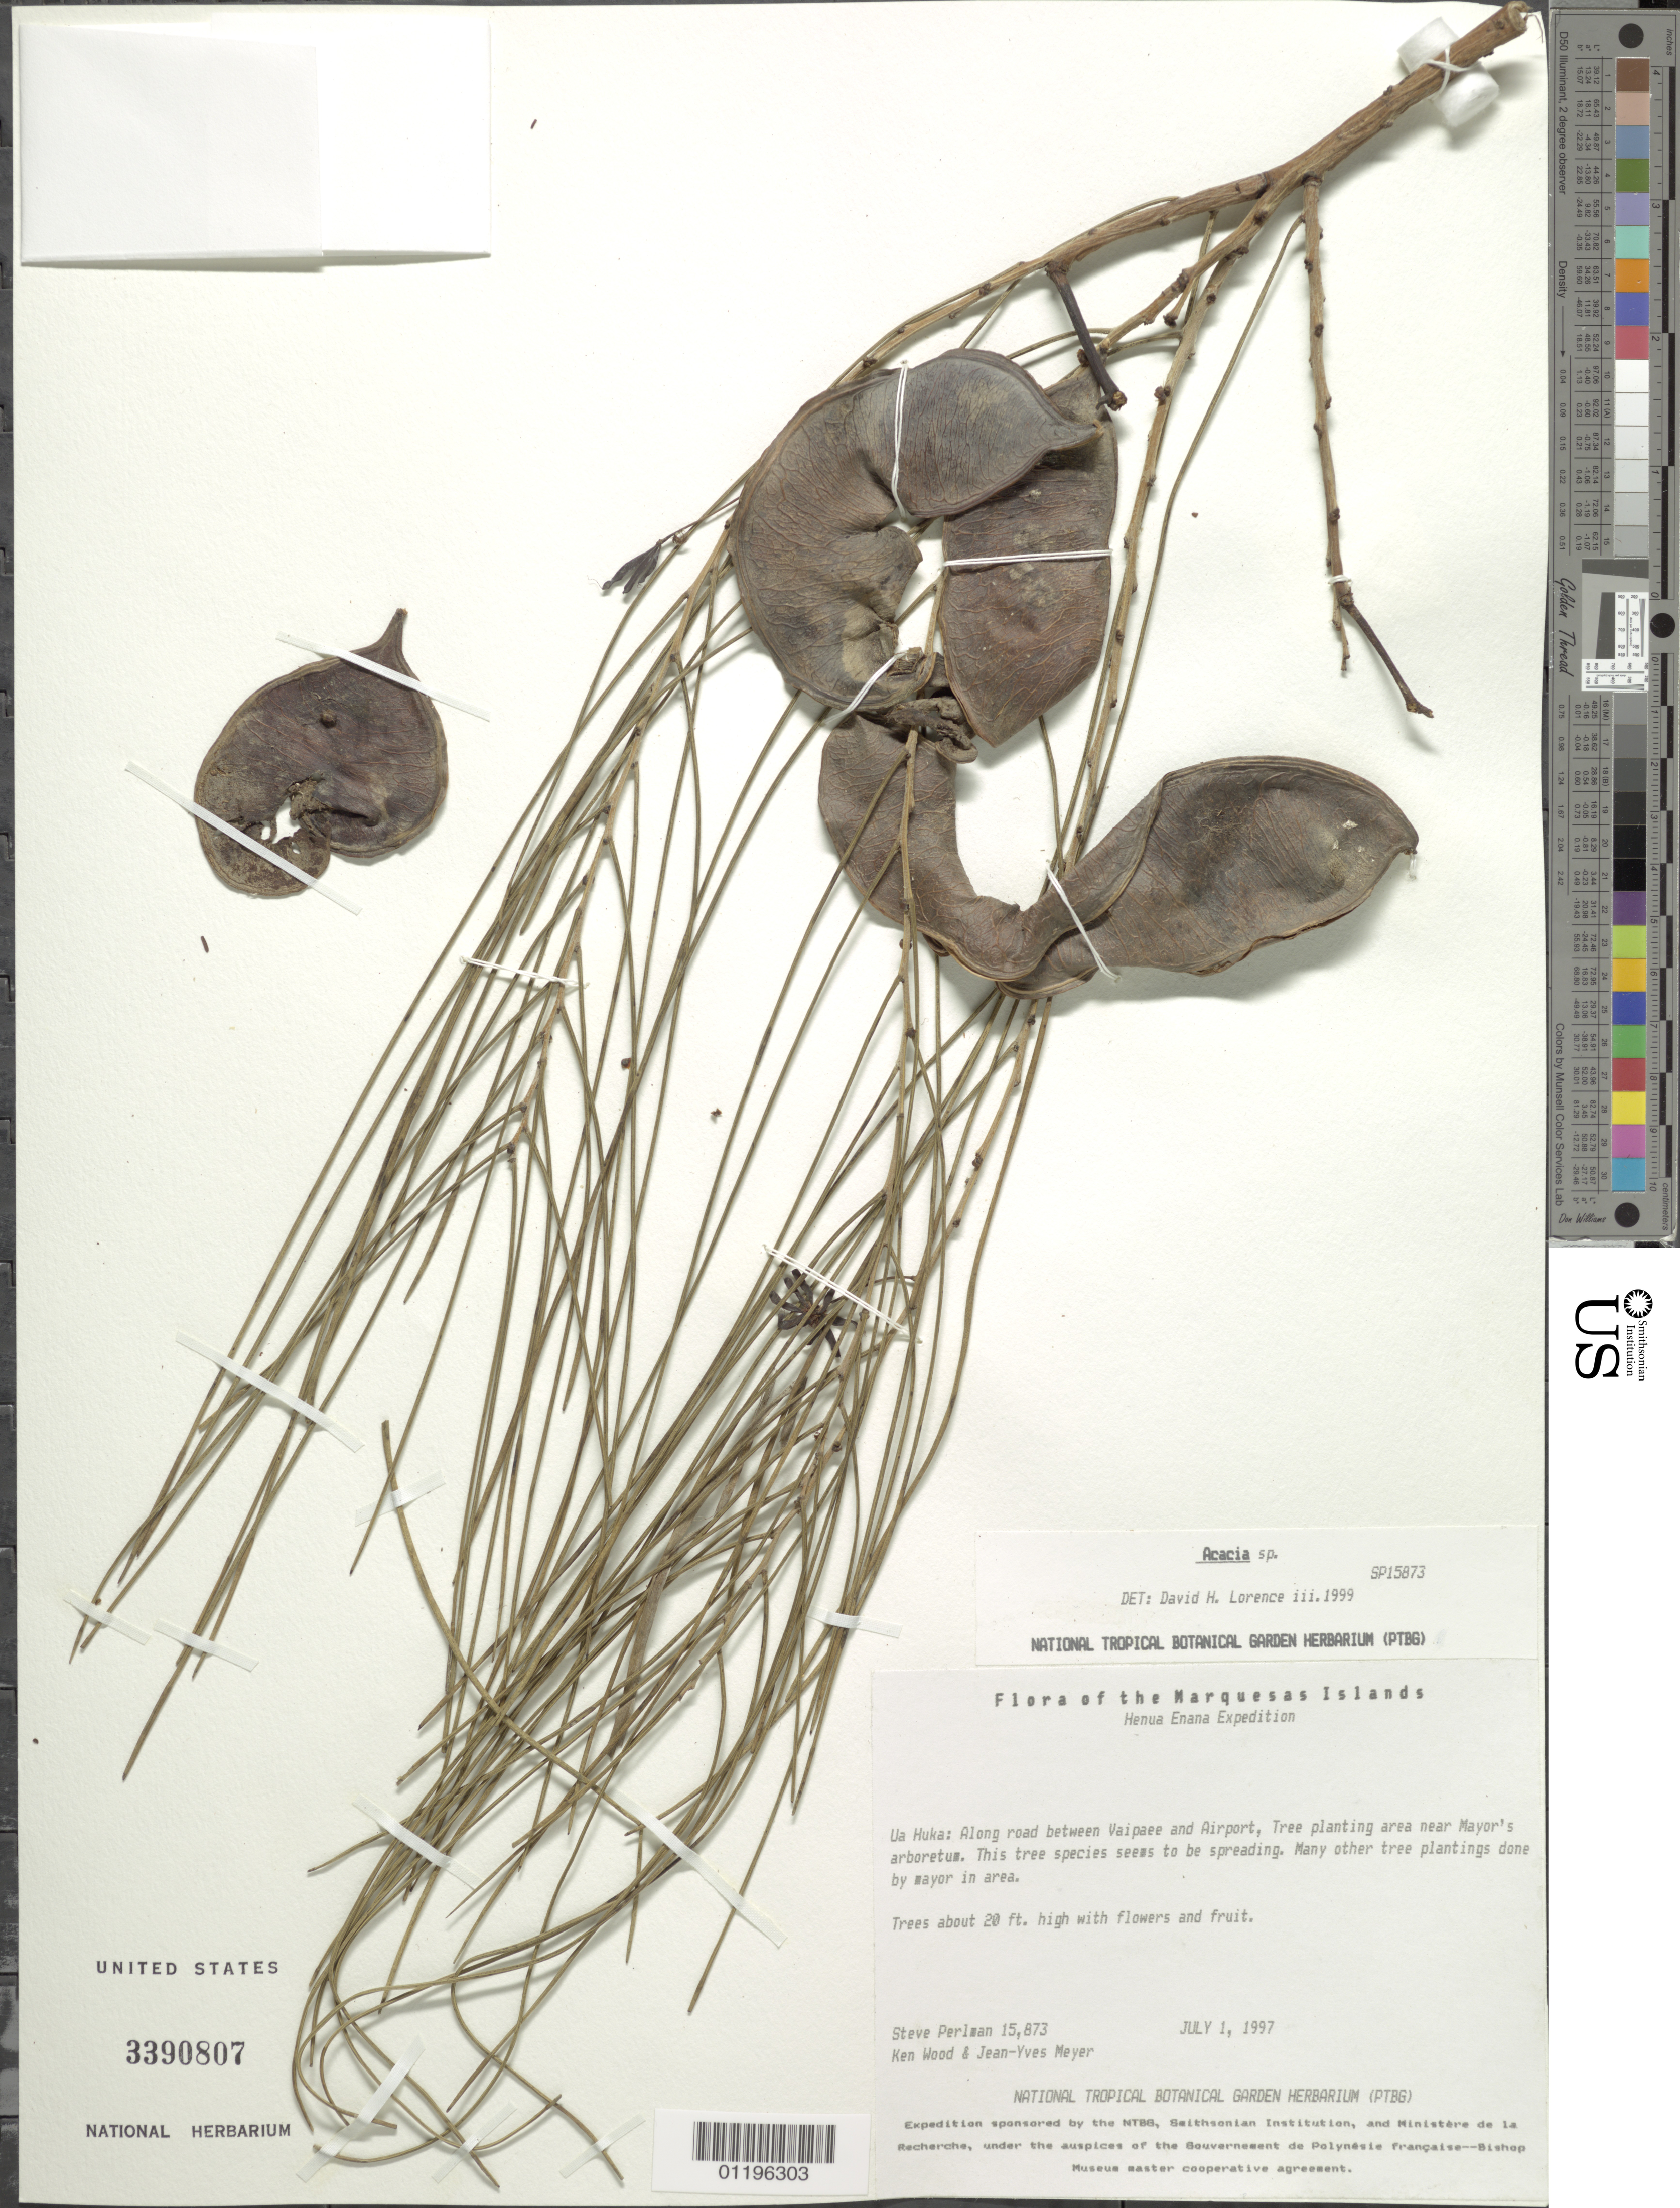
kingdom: Plantae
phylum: Tracheophyta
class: Magnoliopsida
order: Fabales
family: Fabaceae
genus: Acacia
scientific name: Acacia sp.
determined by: Lorence, David H., (PTBG), National Tropical Botanical Garden (UNITED STATES)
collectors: S. P. Perlman, K. R. Wood & J.-Y. Meyer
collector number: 15873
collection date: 1997-07-01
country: French Polynesia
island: Ua Huka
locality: Along road between Vaipaee and airport. Tree planting area near Mayor's arboretum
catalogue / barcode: US 3390807